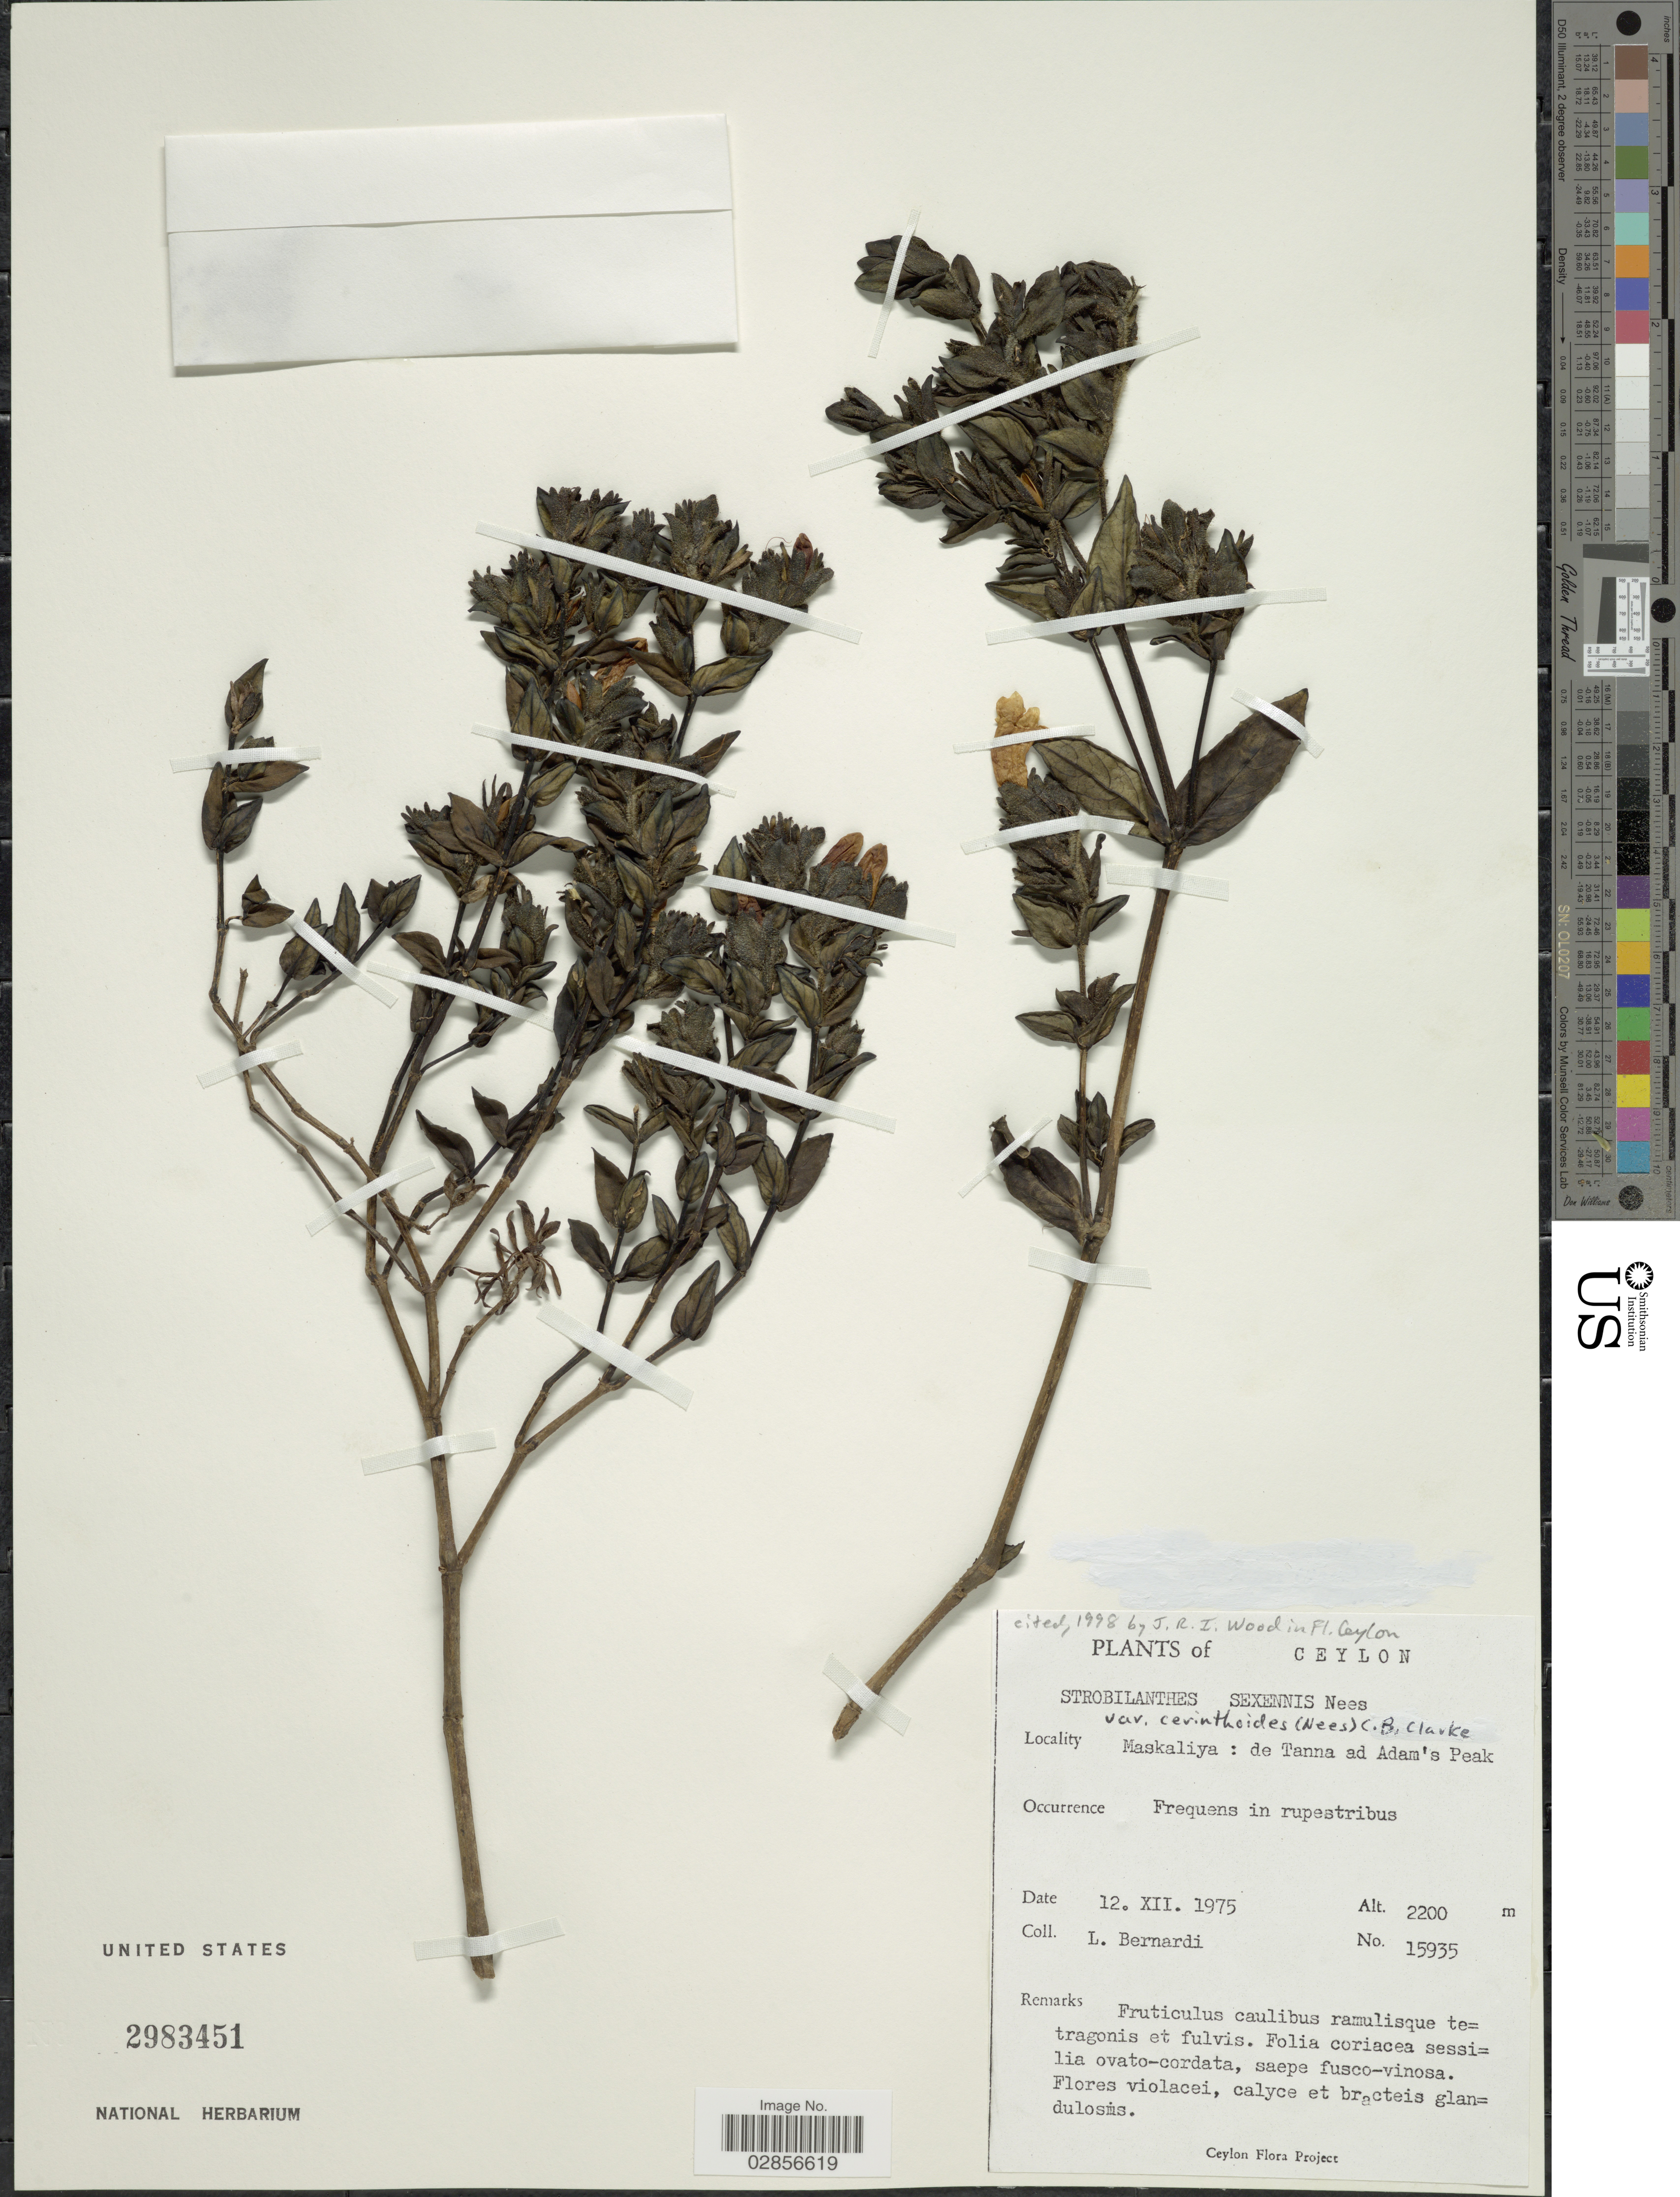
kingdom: Plantae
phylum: Tracheophyta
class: Magnoliopsida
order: Lamiales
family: Acanthaceae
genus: Strobilanthes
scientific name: Strobilanthes sexennis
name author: Bedd.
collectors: L. Bernardi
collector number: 15935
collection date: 1975-12-12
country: Sri Lanka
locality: Ceylon, Maskaliya: de Tanna ad Adam's Peak.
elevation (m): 2200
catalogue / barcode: US 2983451